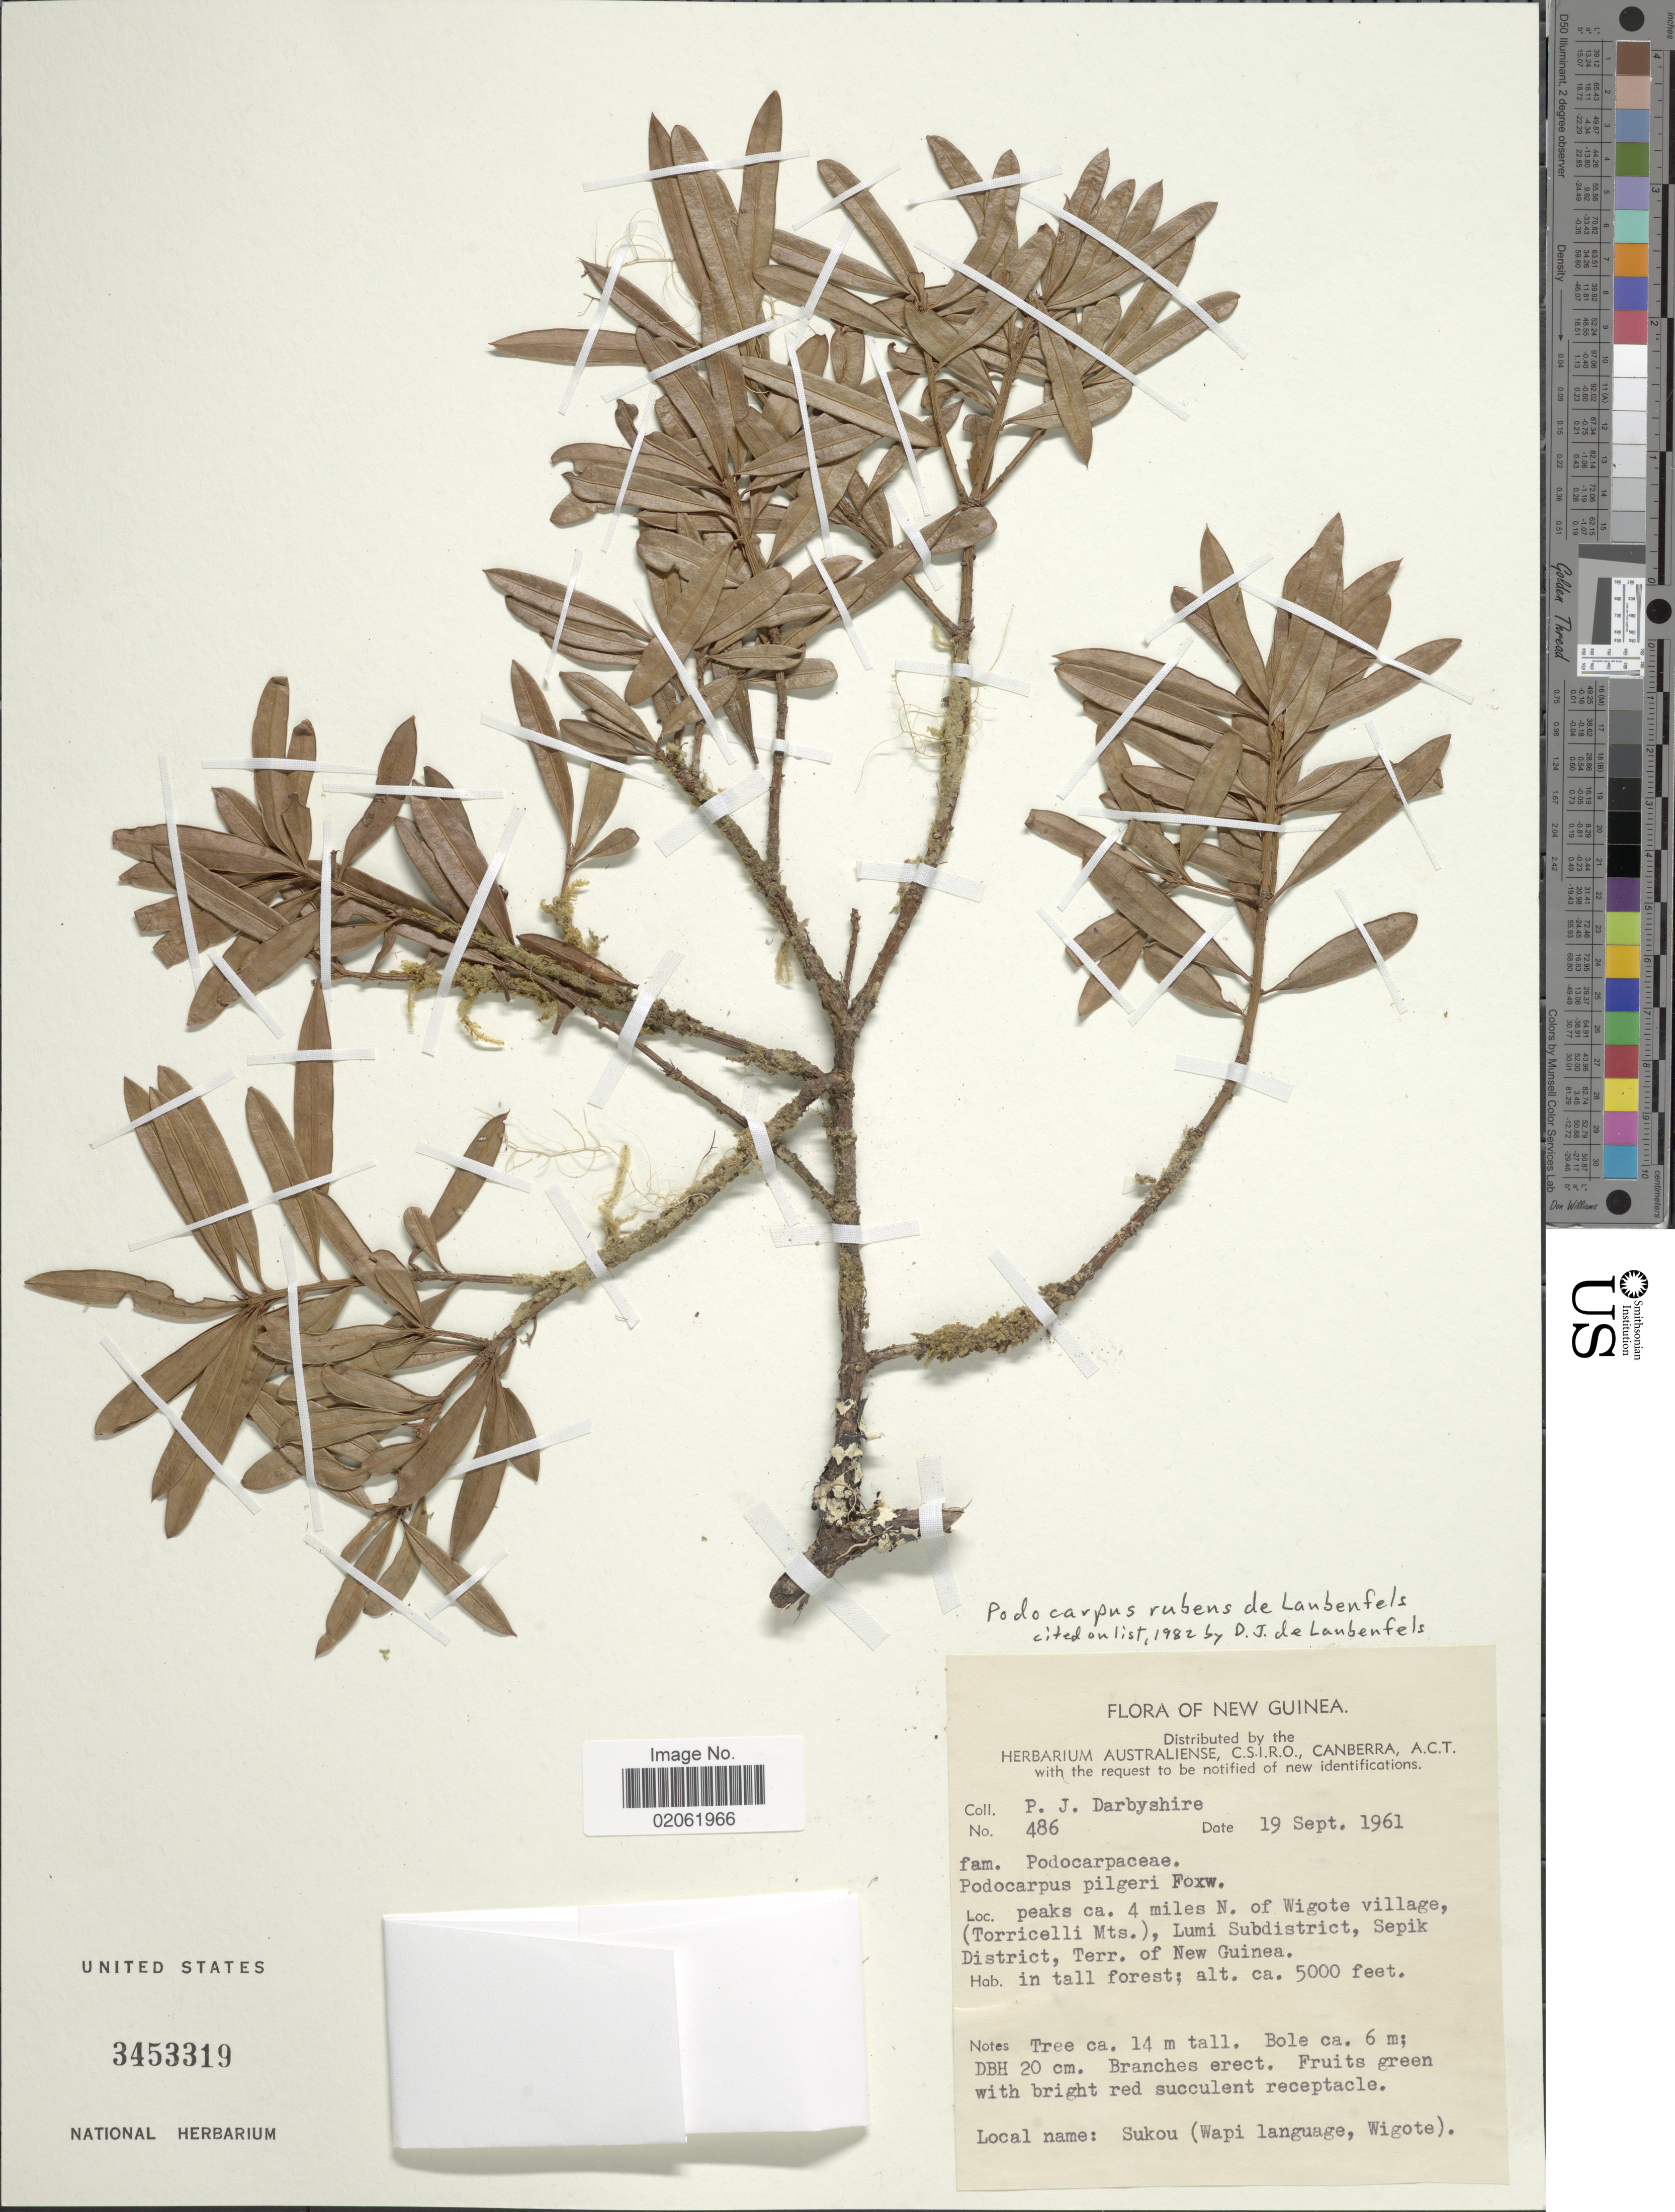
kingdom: Plantae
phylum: Tracheophyta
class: Pinopsida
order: Pinales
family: Podocarpaceae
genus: Podocarpus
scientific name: Podocarpus rubens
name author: de Laub.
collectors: P. Darbyshire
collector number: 486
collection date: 1961-09-19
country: Papua New Guinea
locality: Peaks ca. 4 miles N, of Wigote village (Torricelli Mts.), Lumi Subdistrict, Sepik District, Terr. of New Guinea.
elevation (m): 1524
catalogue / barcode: US 3453319